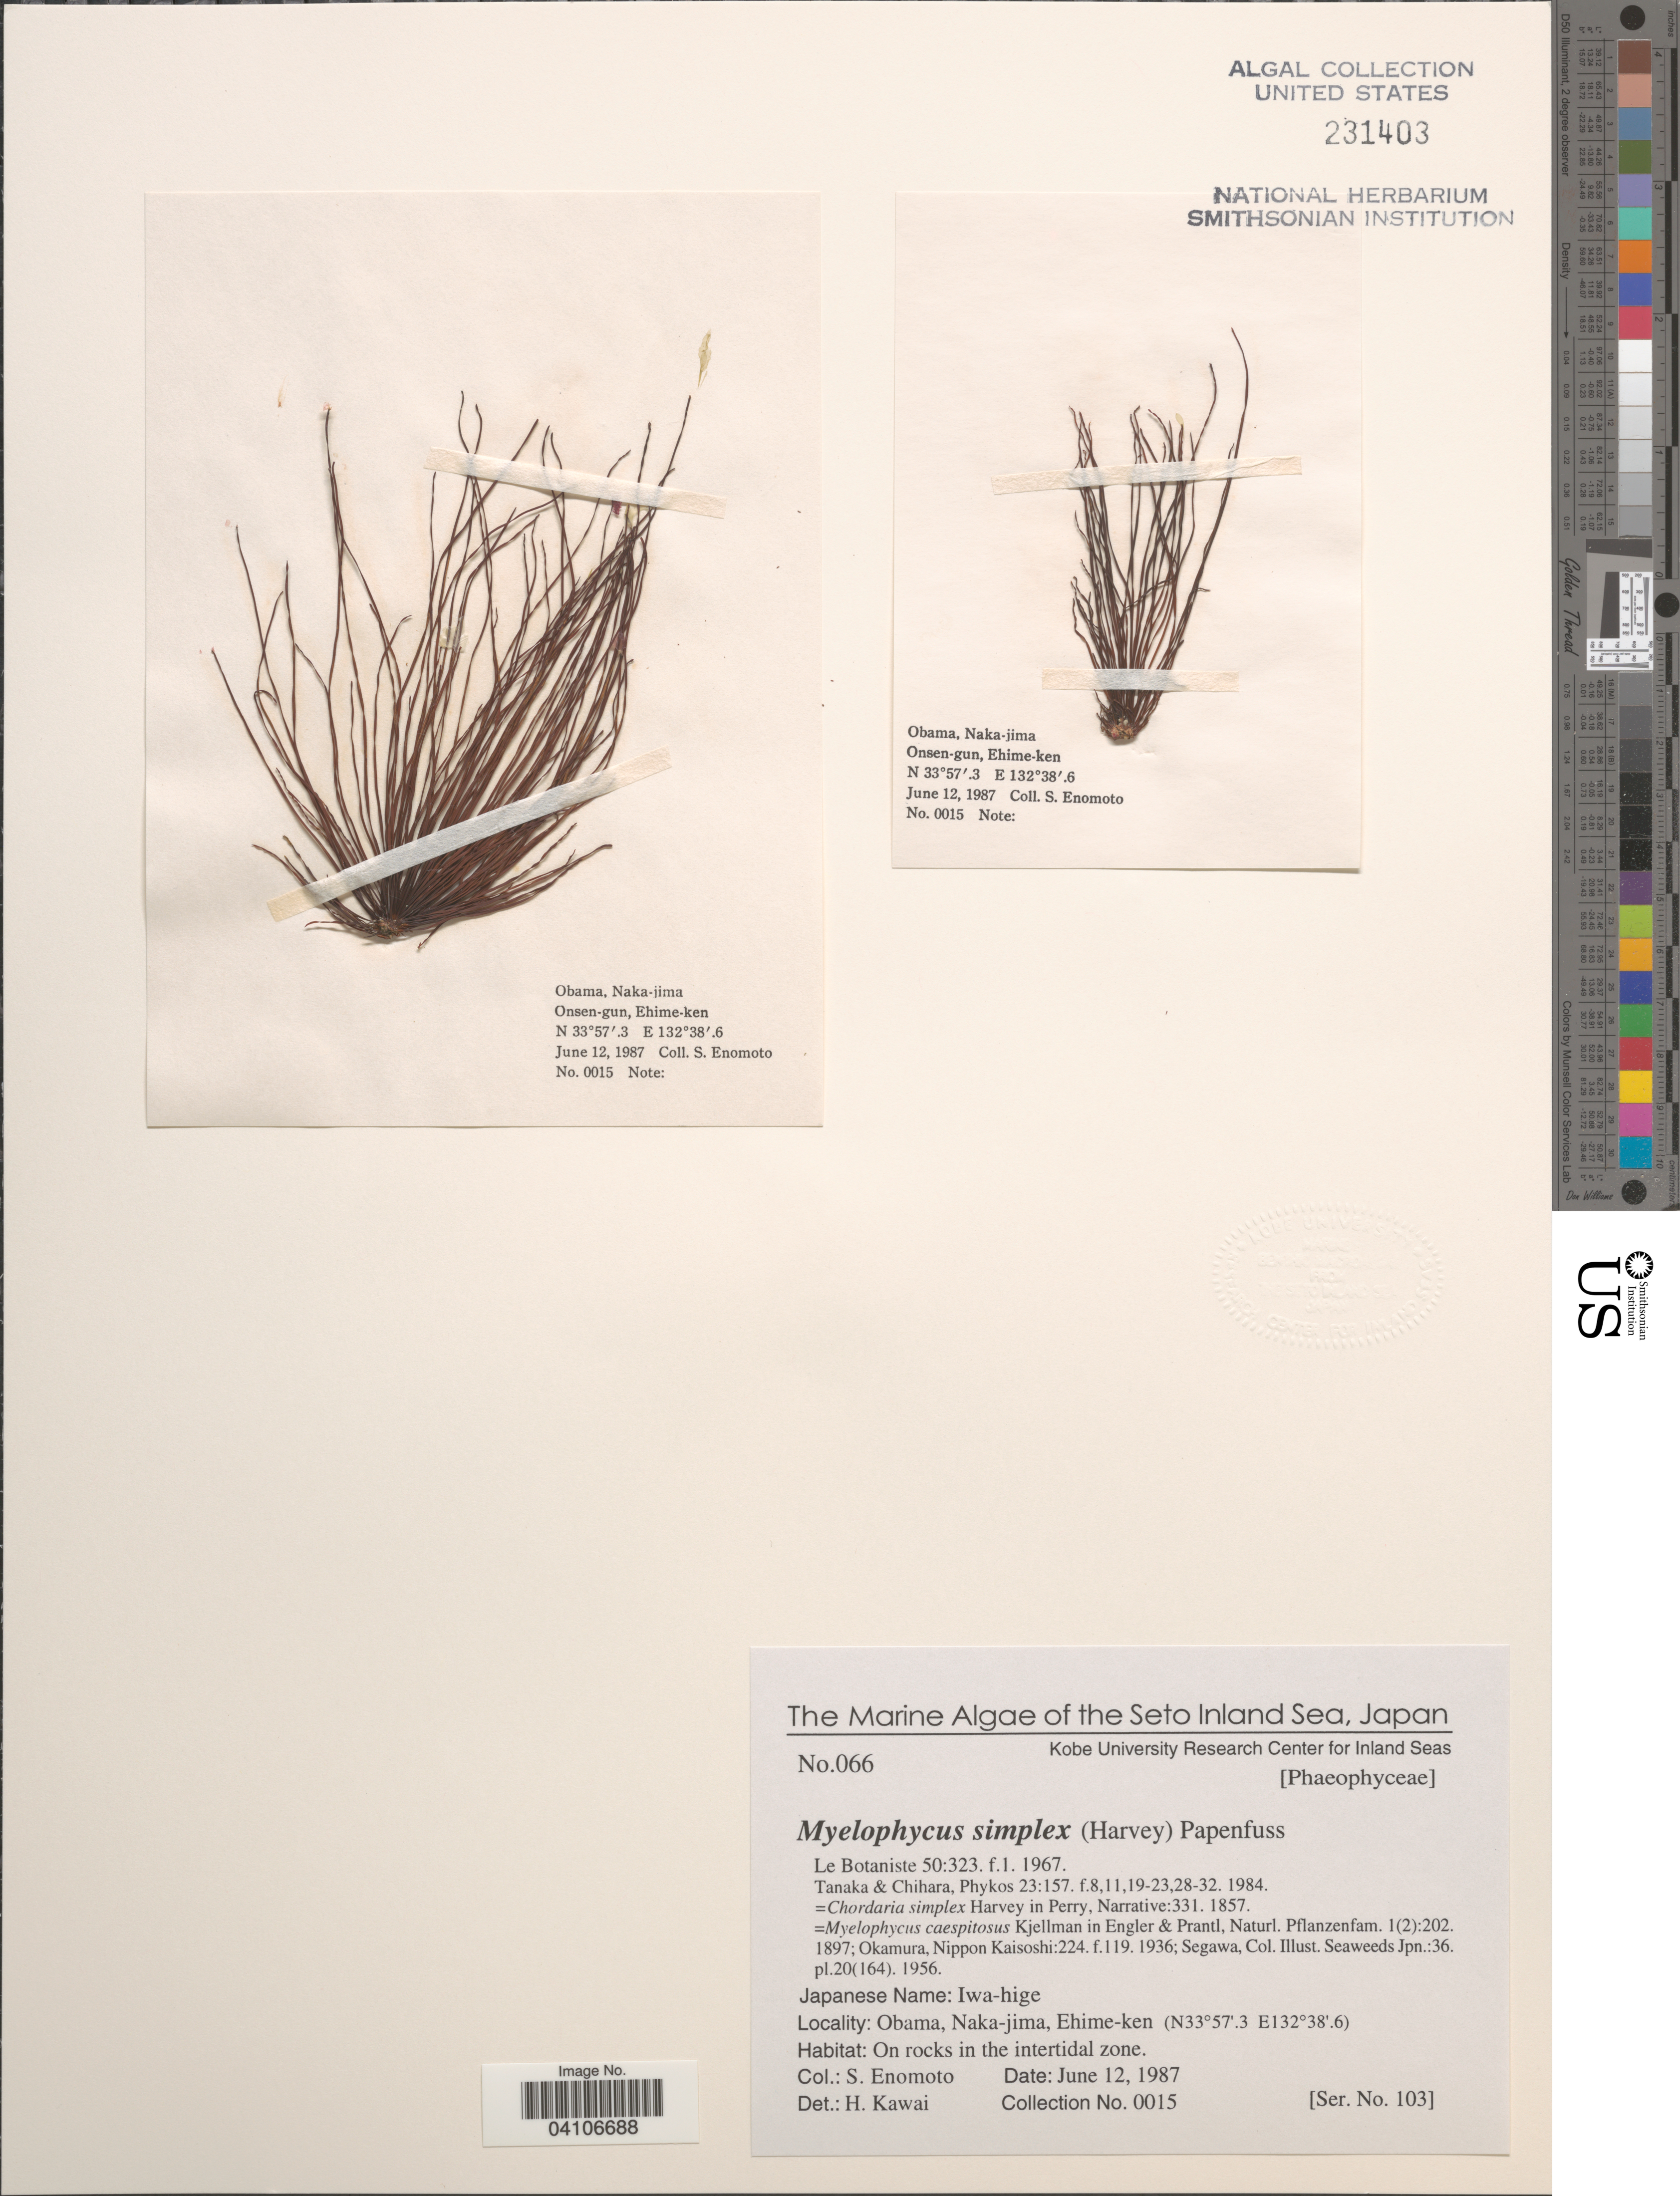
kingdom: Chromista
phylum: Ochrophyta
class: Phaeophyceae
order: Dictyosiphonales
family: Punctariaceae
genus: Myelophycus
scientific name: Myelophycus simplex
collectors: S. Enomoto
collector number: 0015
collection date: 1987-06-12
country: Japan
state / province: Ehime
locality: The Seto Inland Sea. Obama, Naka-jima, Ehime-ken.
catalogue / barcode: US 231403